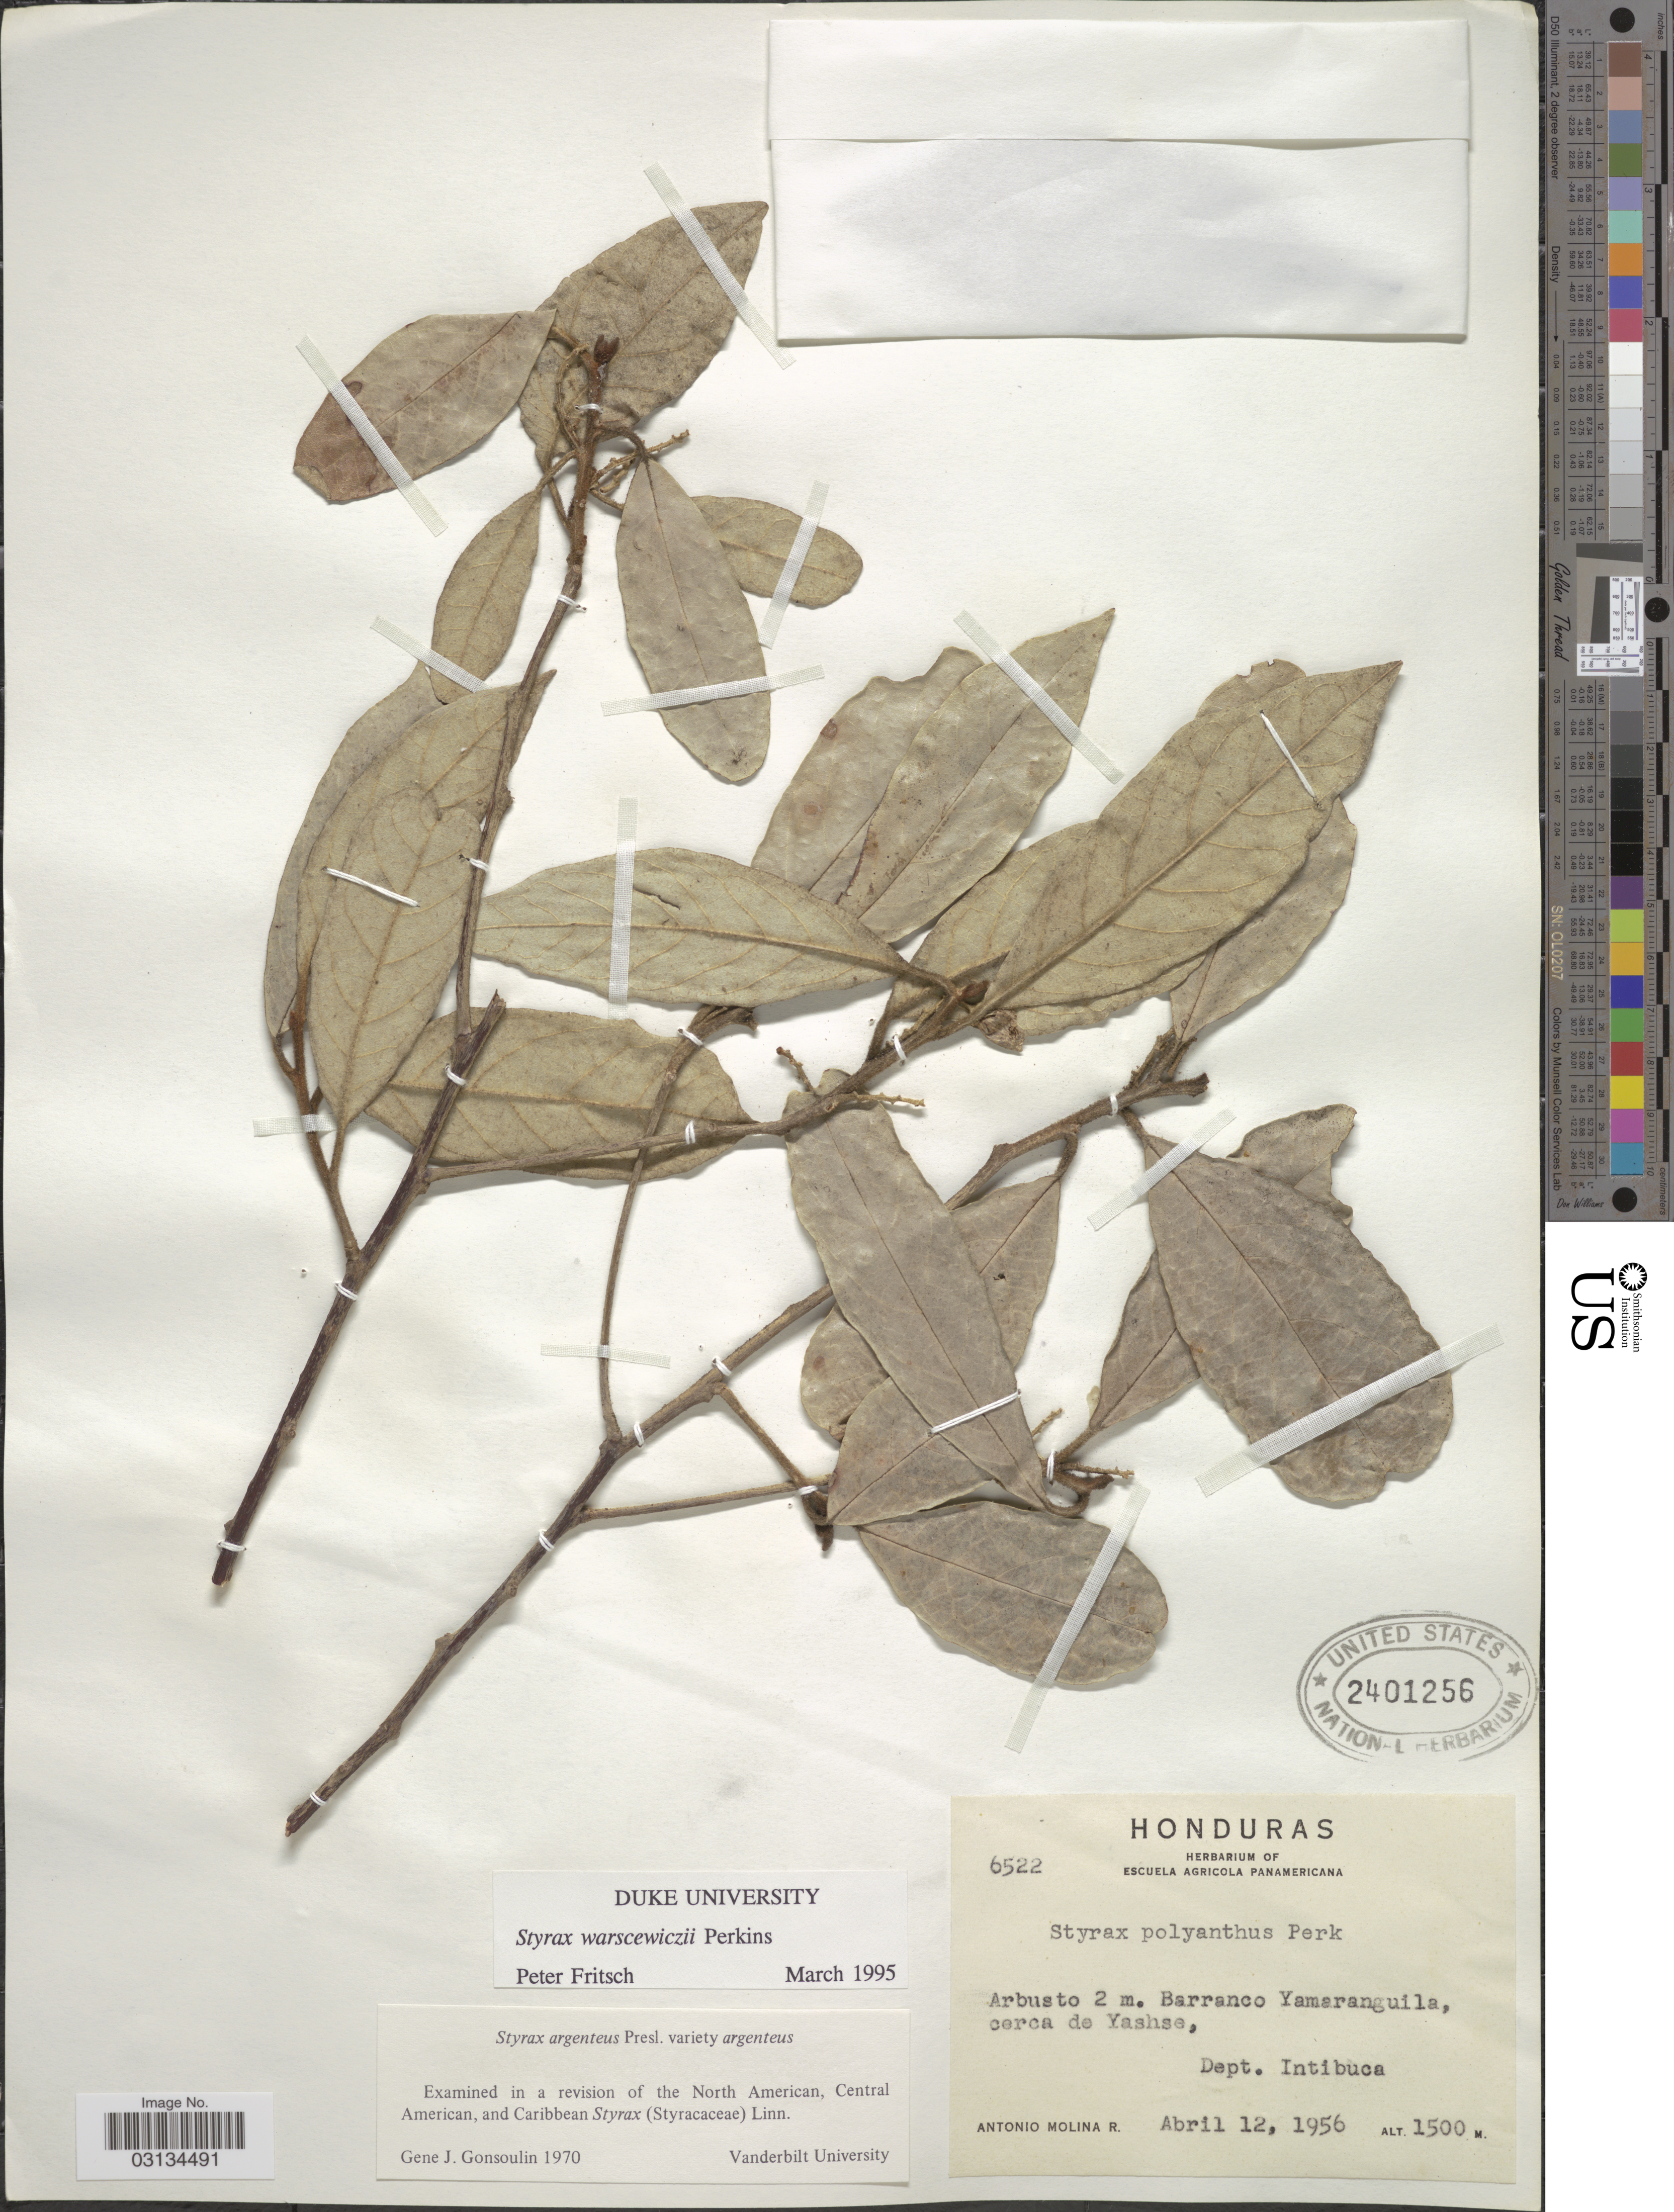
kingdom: Plantae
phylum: Tracheophyta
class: Magnoliopsida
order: Ericales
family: Styracaceae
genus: Styrax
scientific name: Styrax warscewiczii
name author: Perkins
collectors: A. Molina R.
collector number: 6522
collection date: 1956-04-12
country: Honduras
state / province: Intibuca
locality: Barranco Yamaranguila, cerca de Yashse, Dept. Intibuca.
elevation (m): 1500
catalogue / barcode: US 2401256